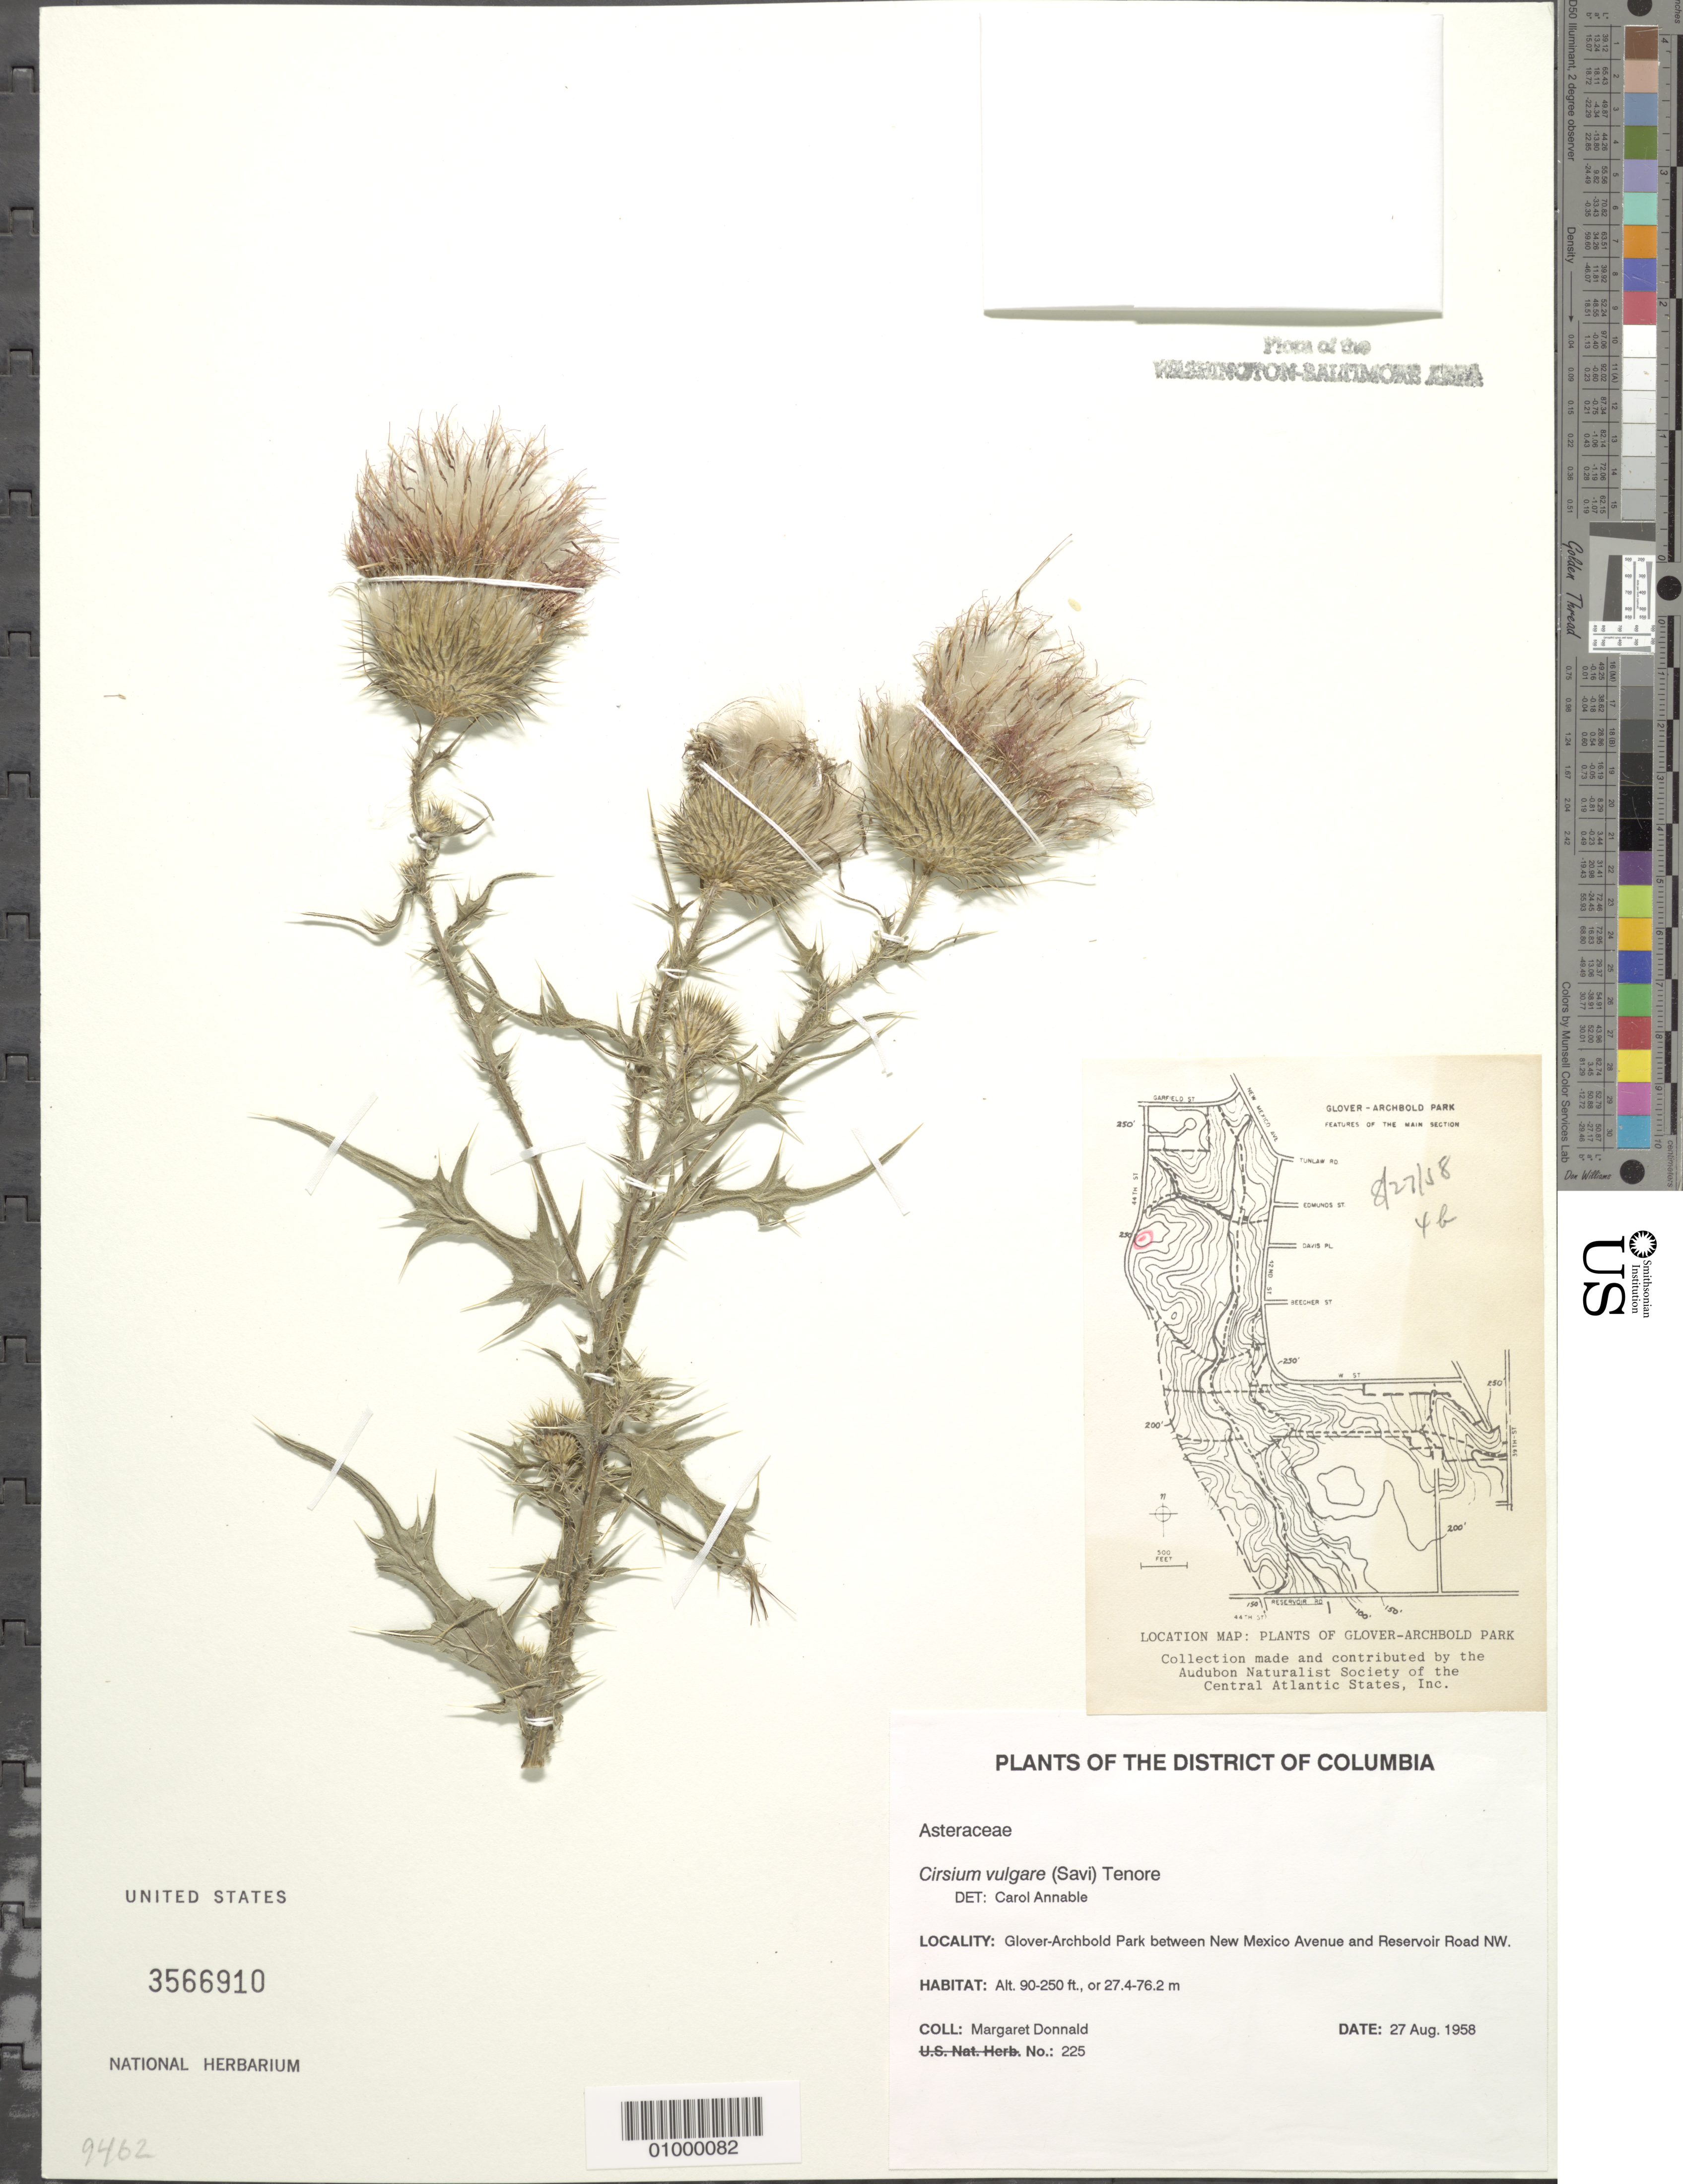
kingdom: Plantae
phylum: Tracheophyta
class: Magnoliopsida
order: Asterales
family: Asteraceae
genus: Cirsium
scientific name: Cirsium vulgare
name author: (Savi) Ten.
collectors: M. Donnald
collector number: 225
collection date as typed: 27 Aug 1958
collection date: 1958-08-27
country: United States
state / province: District of Columbia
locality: Glover-Archbold Park between New Mexico Avenue and Reservoir Road NW.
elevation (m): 27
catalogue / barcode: US 3566910